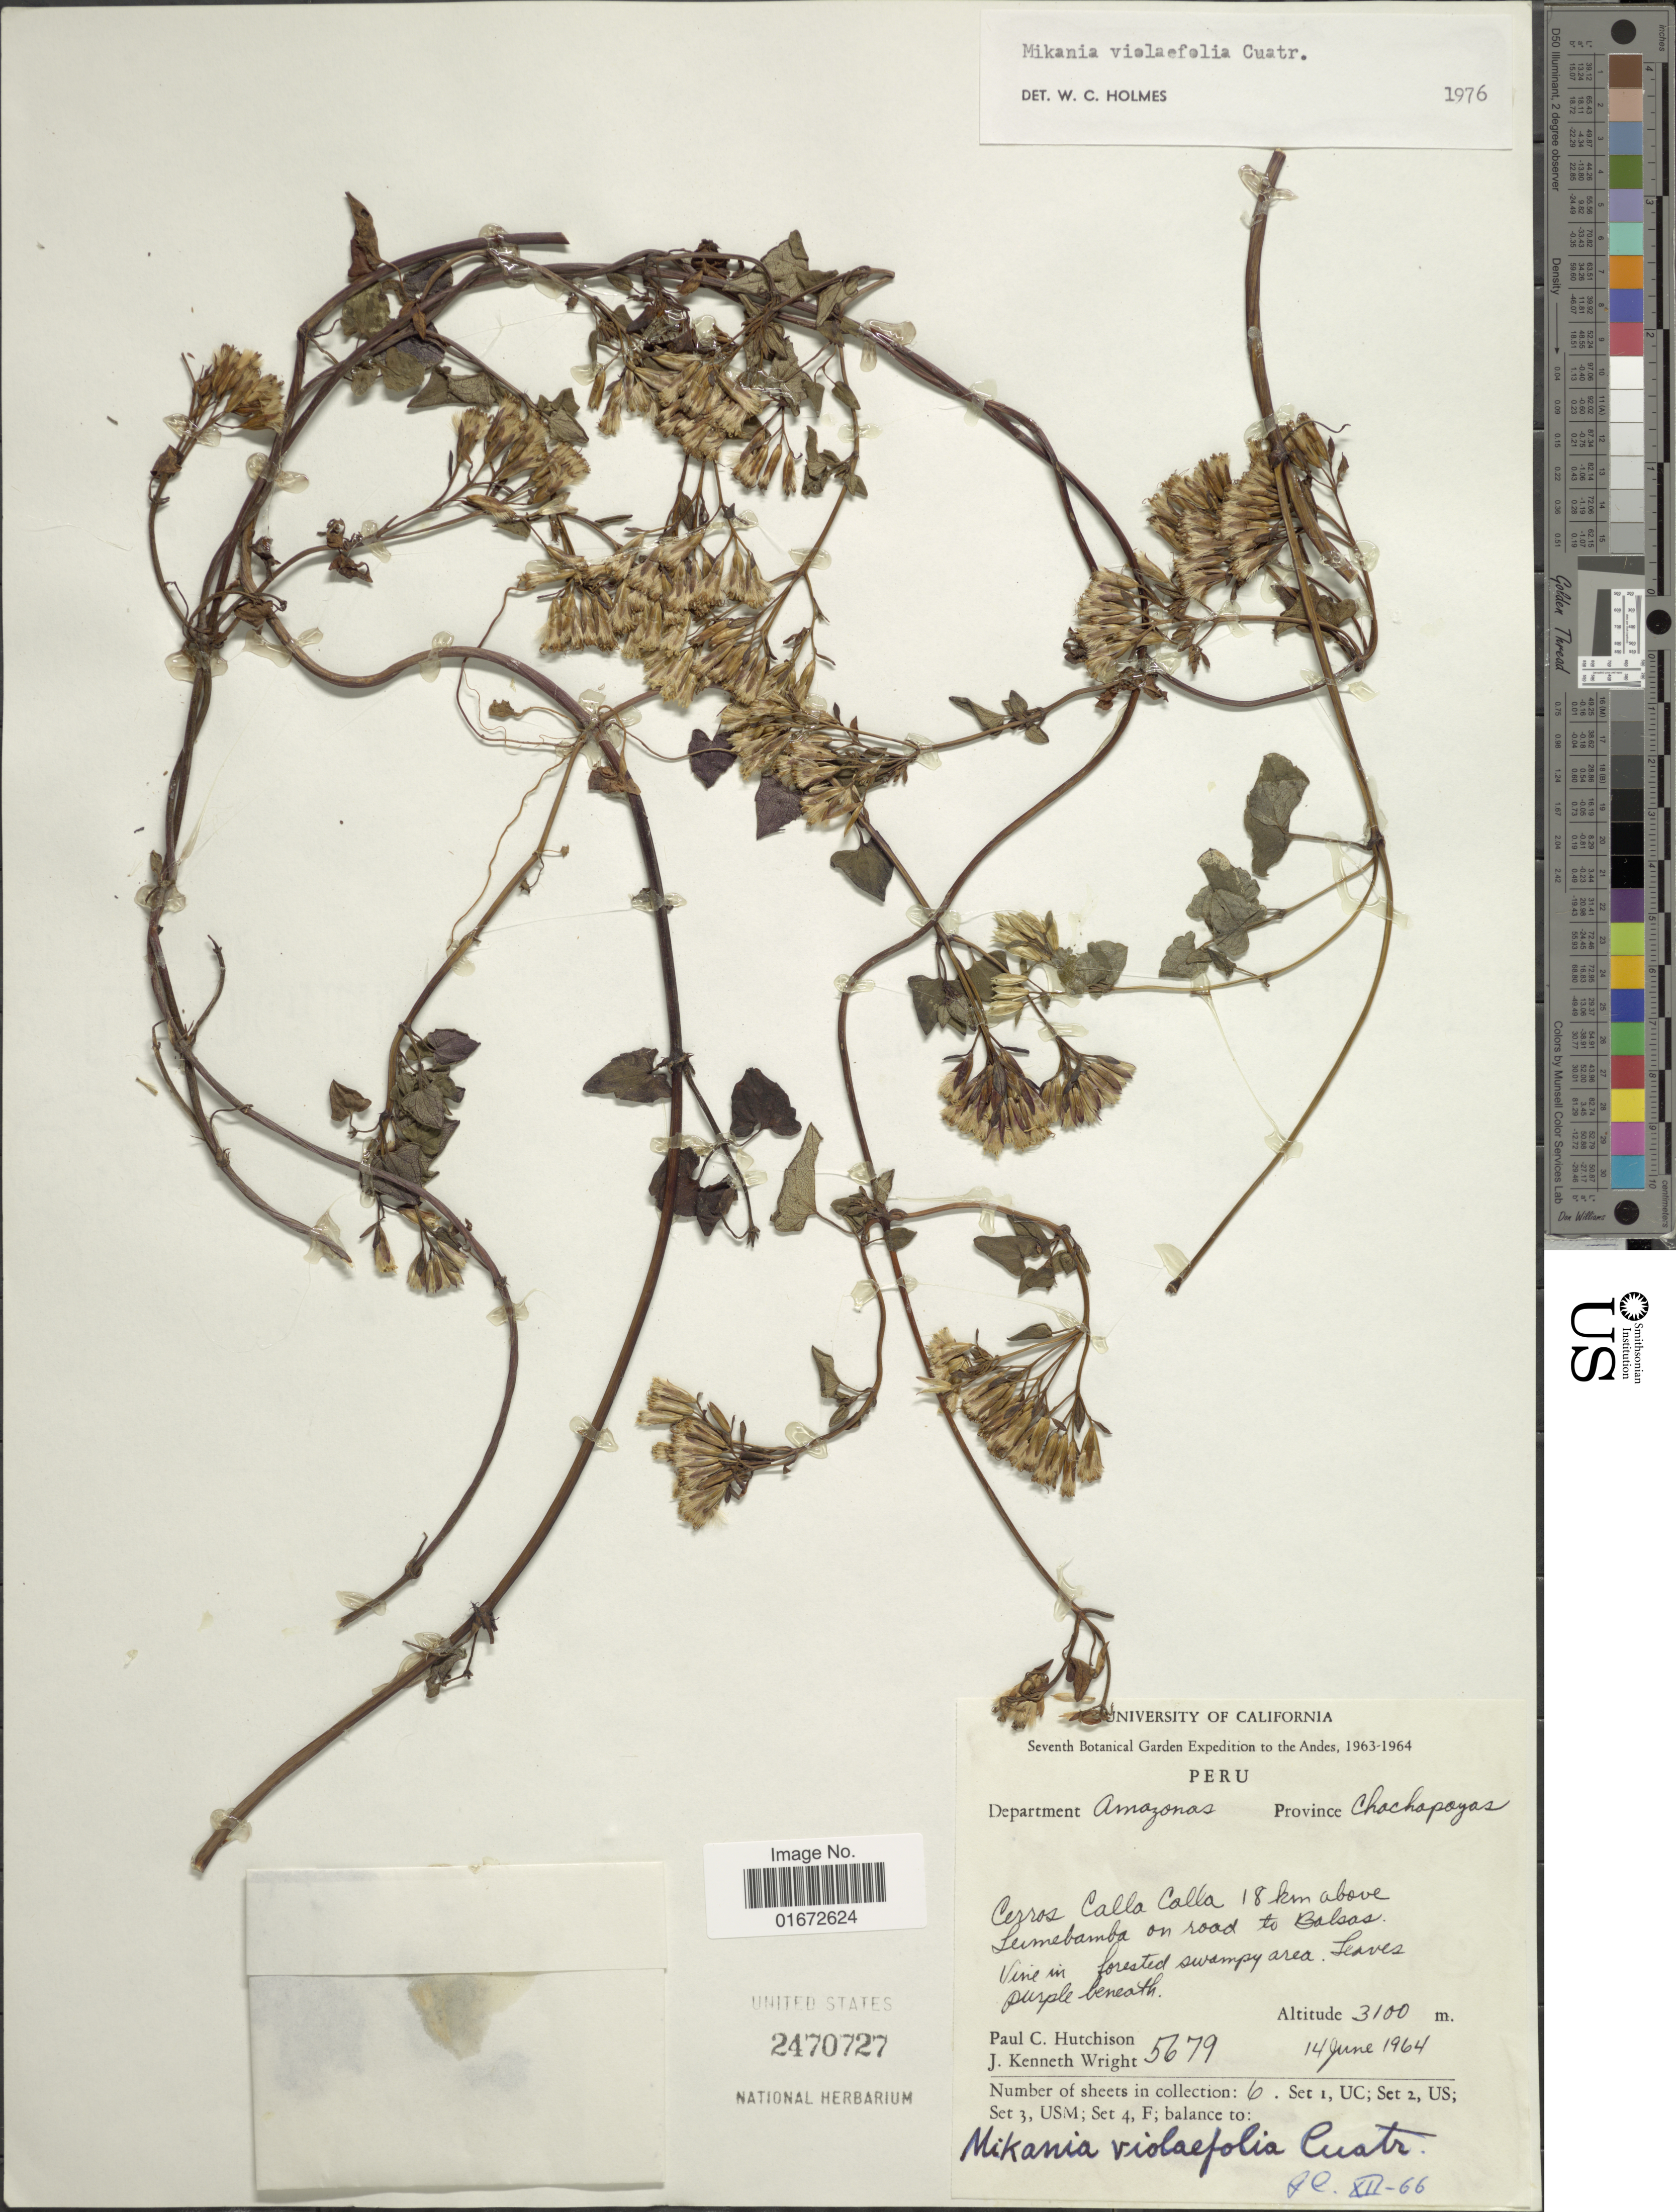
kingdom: Plantae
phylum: Tracheophyta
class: Magnoliopsida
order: Asterales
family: Asteraceae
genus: Mikania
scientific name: Mikania violaefolia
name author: Cuatrec.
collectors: P. C. Hutchison & J. K. Wright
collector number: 5679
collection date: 1964-06-14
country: Peru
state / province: Amazonas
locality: Cerros Calla Calla 18 km. above Leimebamba on road to Balsas, Province Chachapoyas, Department Amazonas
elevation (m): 3100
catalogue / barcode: US 2470727